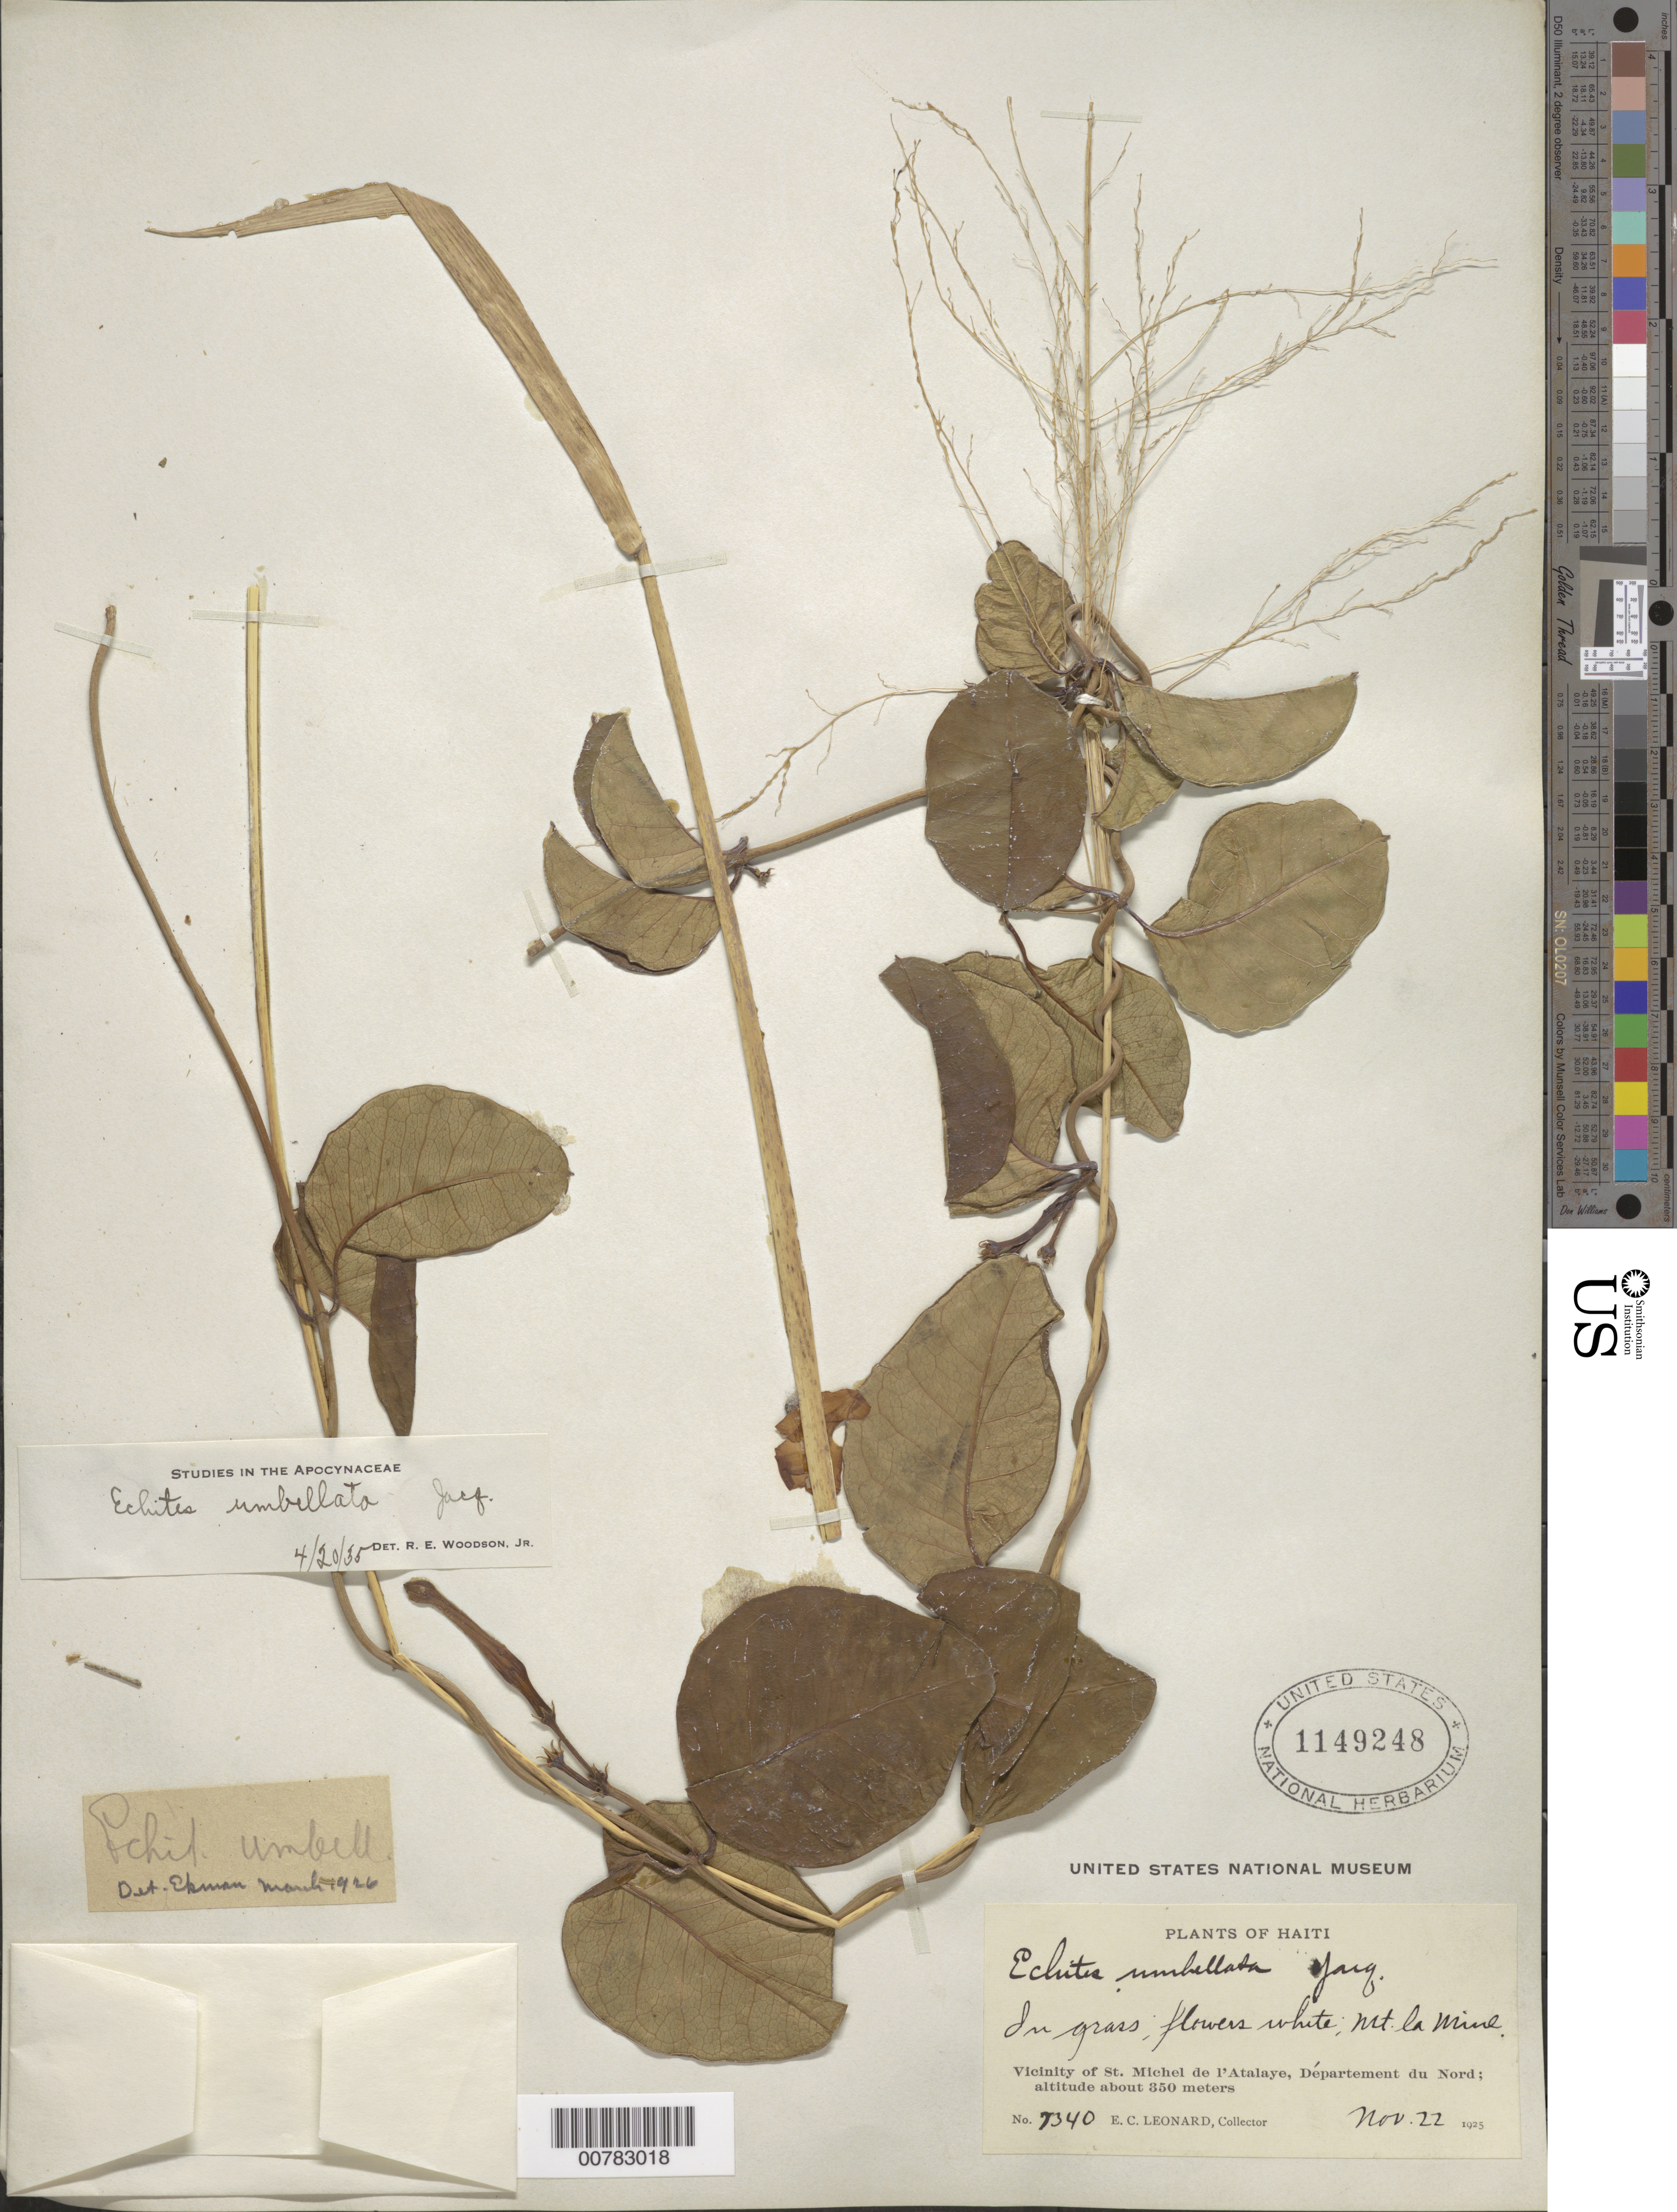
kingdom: Plantae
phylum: Tracheophyta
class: Magnoliopsida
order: Gentianales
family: Apocynaceae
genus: Echites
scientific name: Echites umbellatus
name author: Jacq.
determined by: Woodson, R. E., Jr.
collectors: E. C. Leonard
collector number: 7340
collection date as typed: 22 Nov 1925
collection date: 1925-11-22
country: Haiti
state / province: Nord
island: Hispaniola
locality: Vicinity of St. Michel de l'Atalaye, Mt. La Mine.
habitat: In grass.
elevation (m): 350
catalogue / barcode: US 1149248